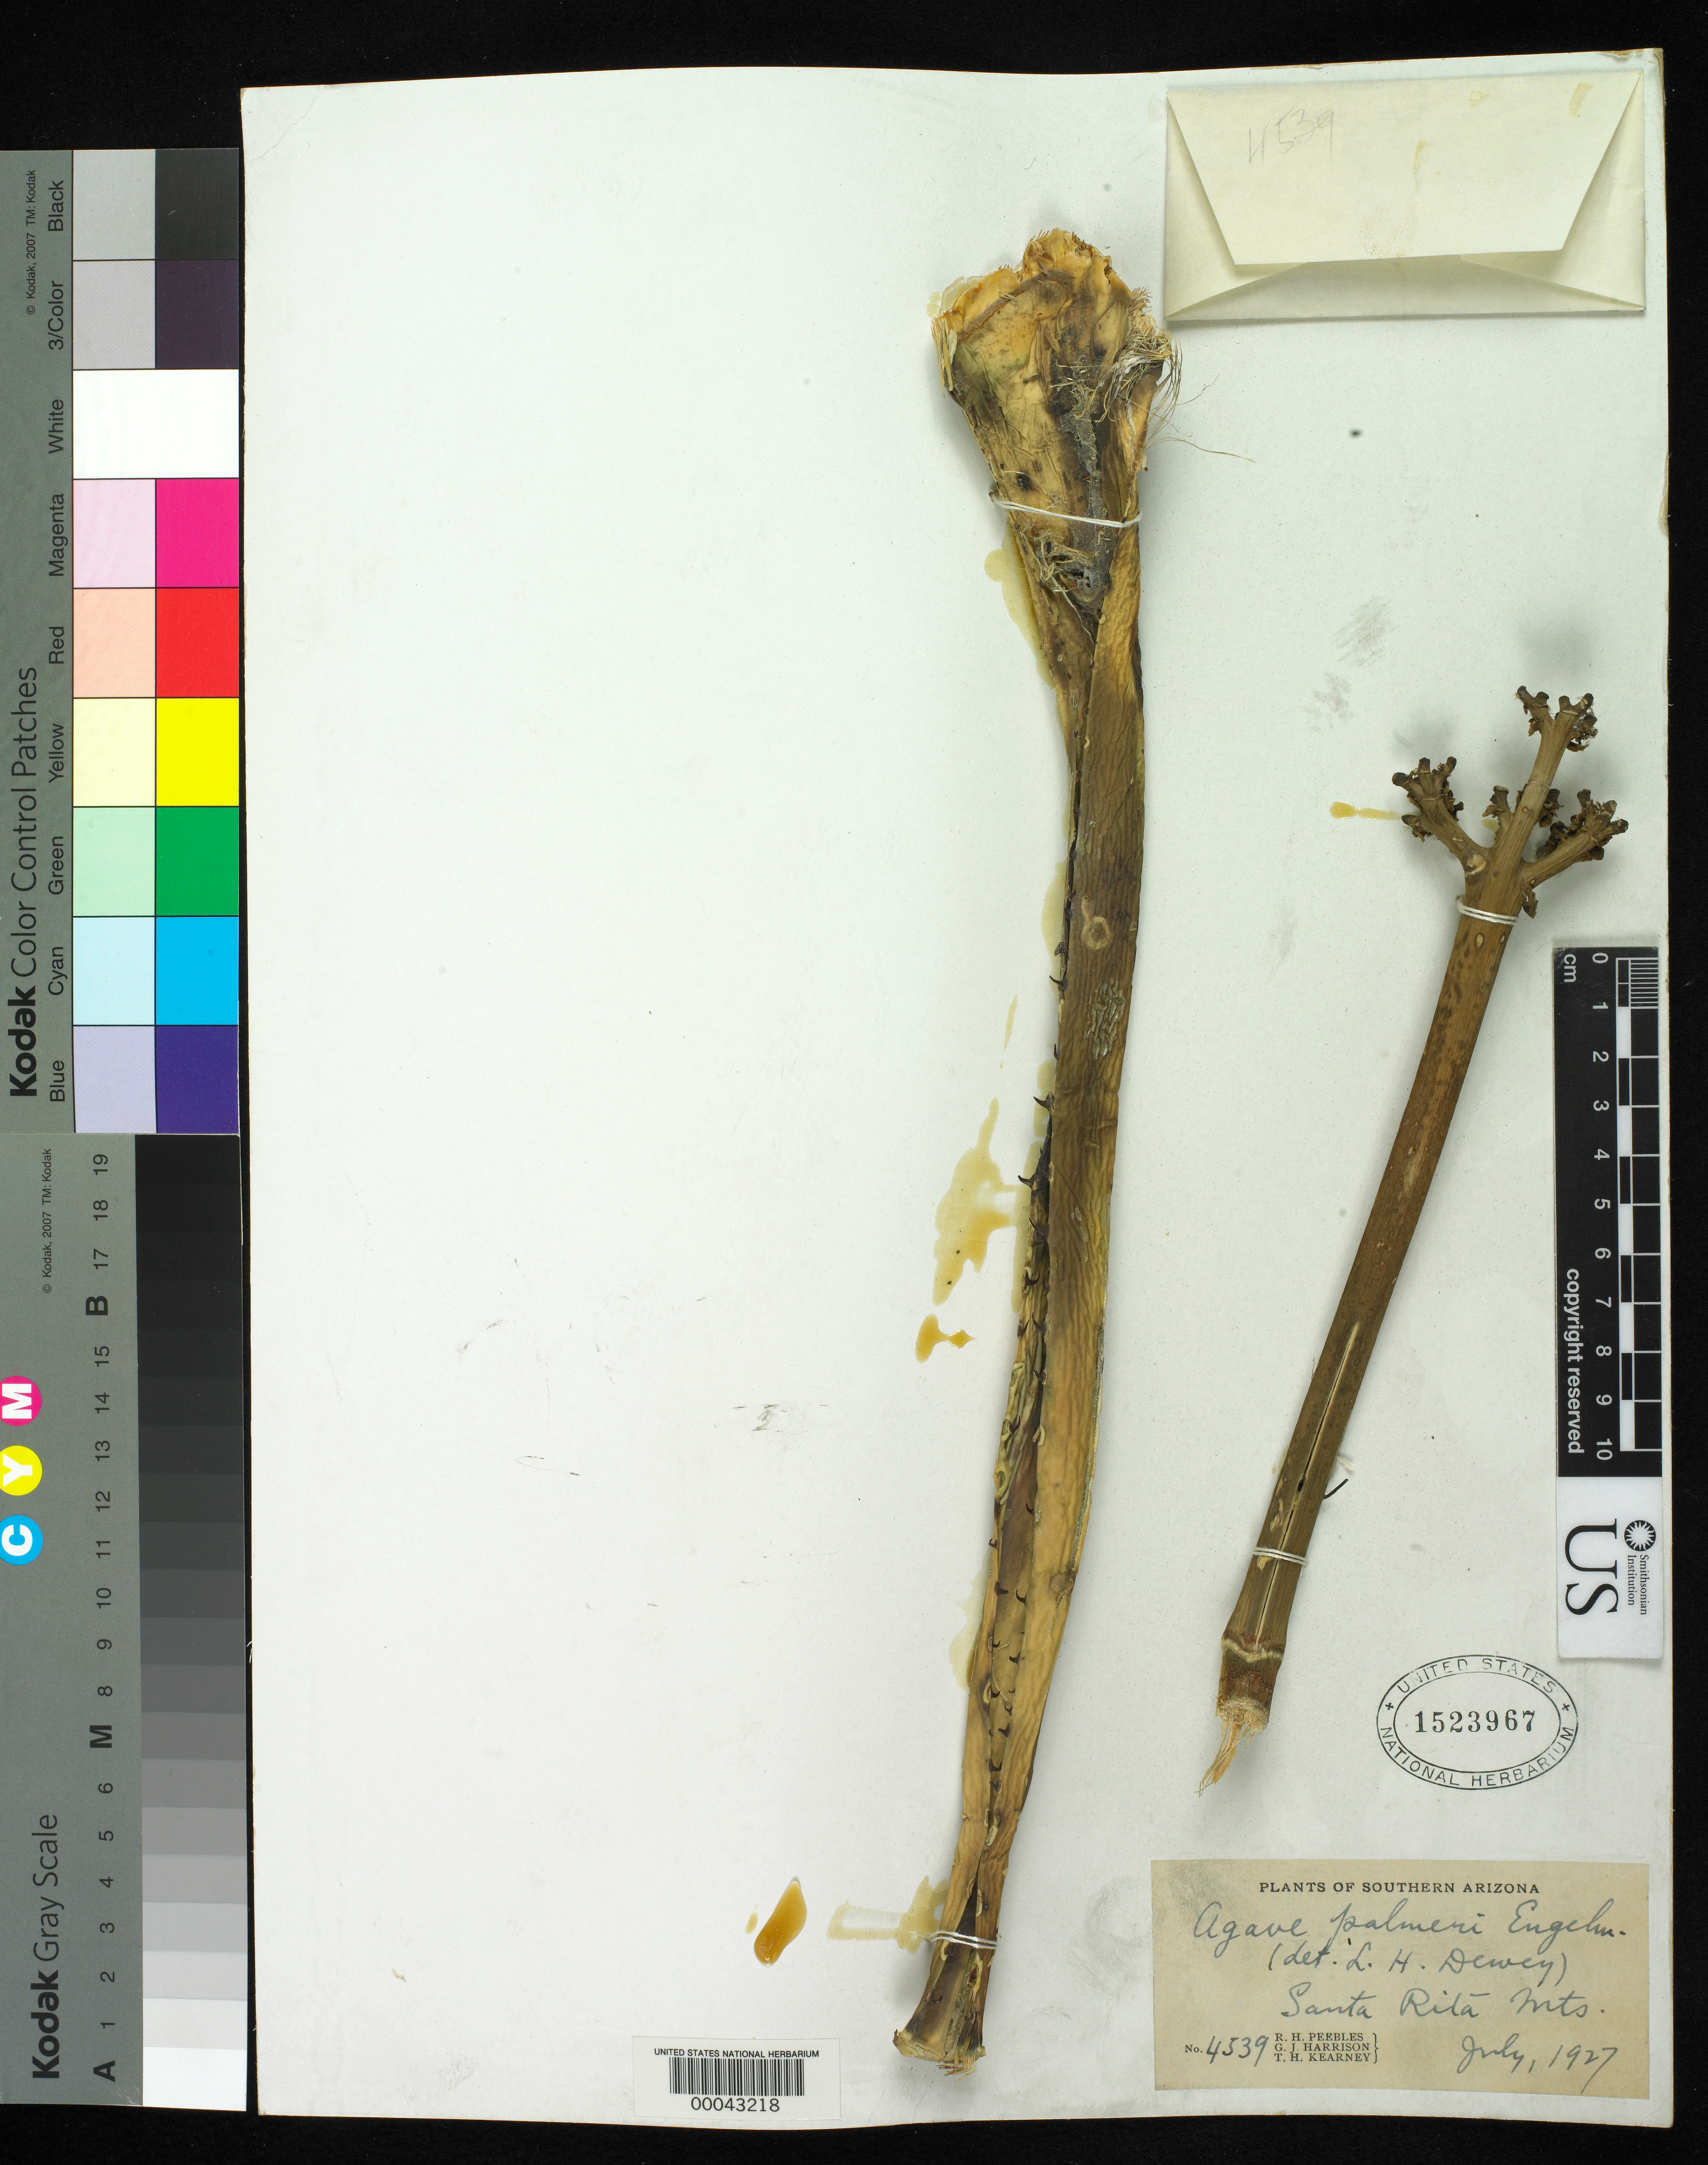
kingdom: Plantae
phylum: Tracheophyta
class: Liliopsida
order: Asparagales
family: Asparagaceae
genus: Agave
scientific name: Agave palmeri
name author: Engelm.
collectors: R. H. Peebles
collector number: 4539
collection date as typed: Jul 1927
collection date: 1927-07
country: United States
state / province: Arizona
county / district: Pima / Santa Cruz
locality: Santa rita mts.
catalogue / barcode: US 1523967